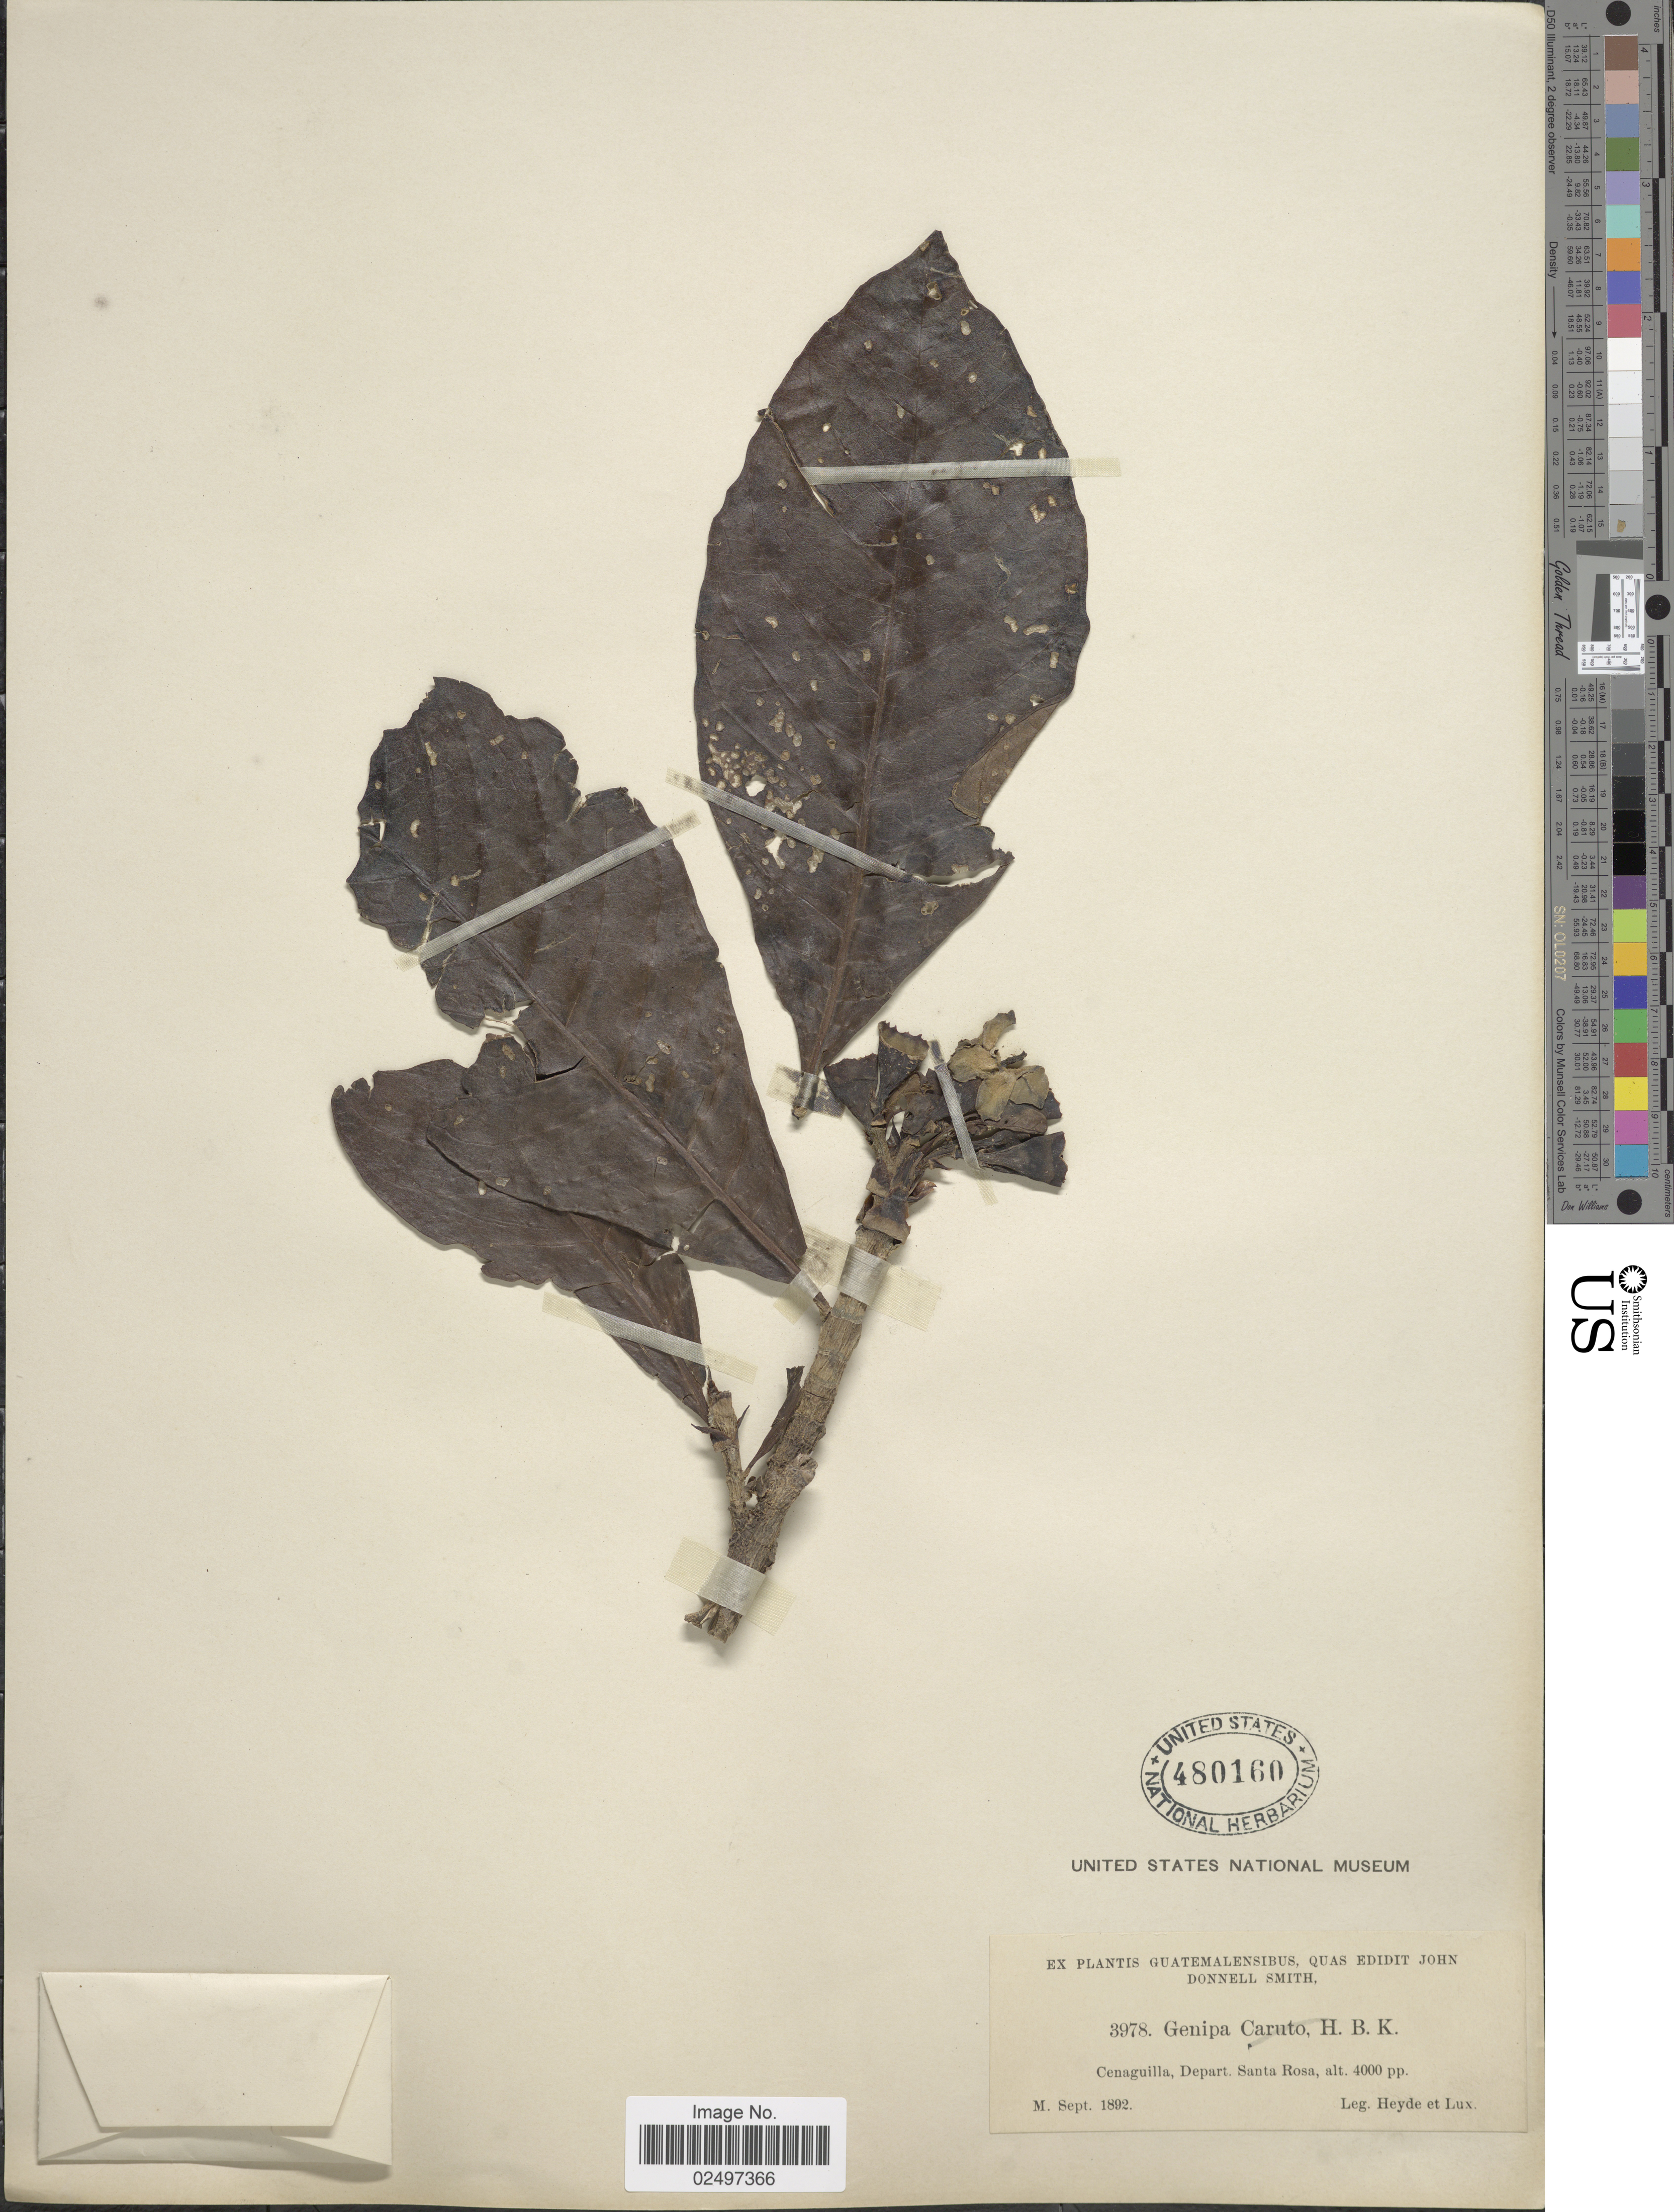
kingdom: Plantae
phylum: Tracheophyta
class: Magnoliopsida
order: Gentianales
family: Rubiaceae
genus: Genipa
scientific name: Genipa americana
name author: L.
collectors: Heyde & Lux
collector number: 3978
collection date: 1892-09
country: Guatemala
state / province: Santa Rosa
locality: Cenaguilla, Depart. Santa Rosa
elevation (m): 1219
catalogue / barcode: US 480160